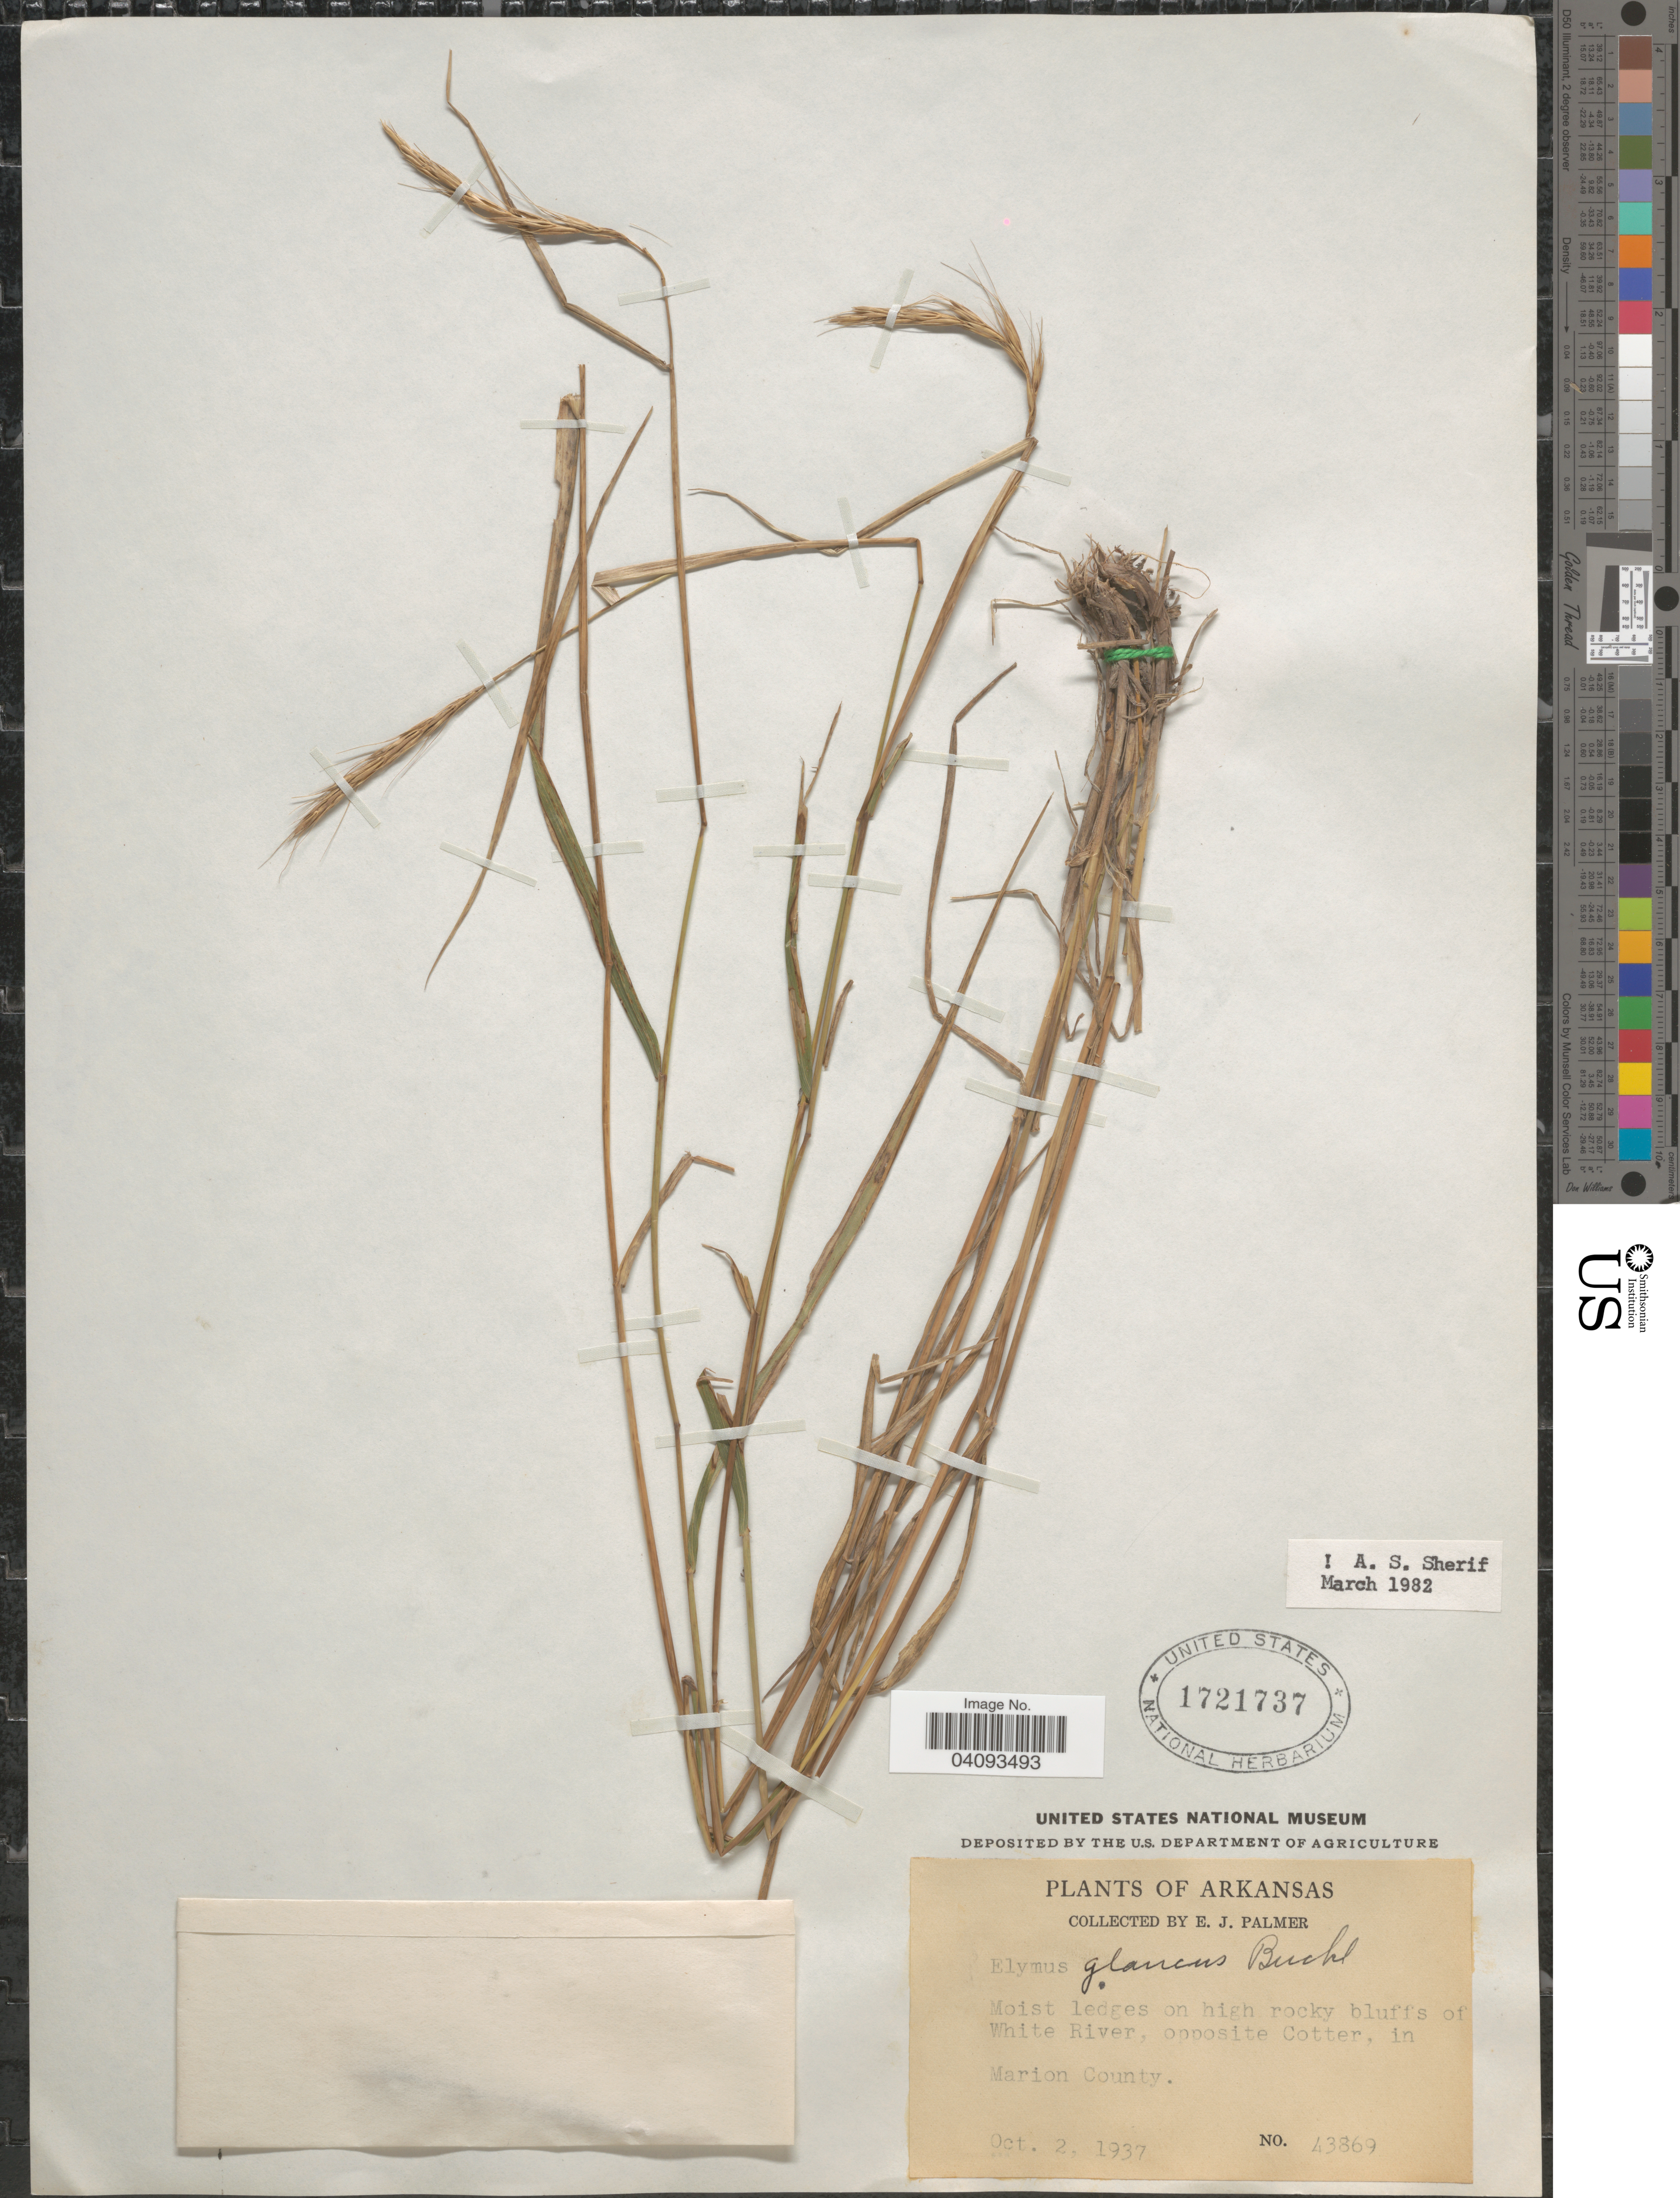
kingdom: Plantae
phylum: Tracheophyta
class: Liliopsida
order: Poales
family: Poaceae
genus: Elymus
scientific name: Elymus glaucus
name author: Buckley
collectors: E. J. Palmer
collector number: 43869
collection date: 1937-10-02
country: United States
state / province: Arkansas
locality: Moist ledges on high rocky bluffs of White River, opposite Cotter, in Marion County.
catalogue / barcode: US 1721737